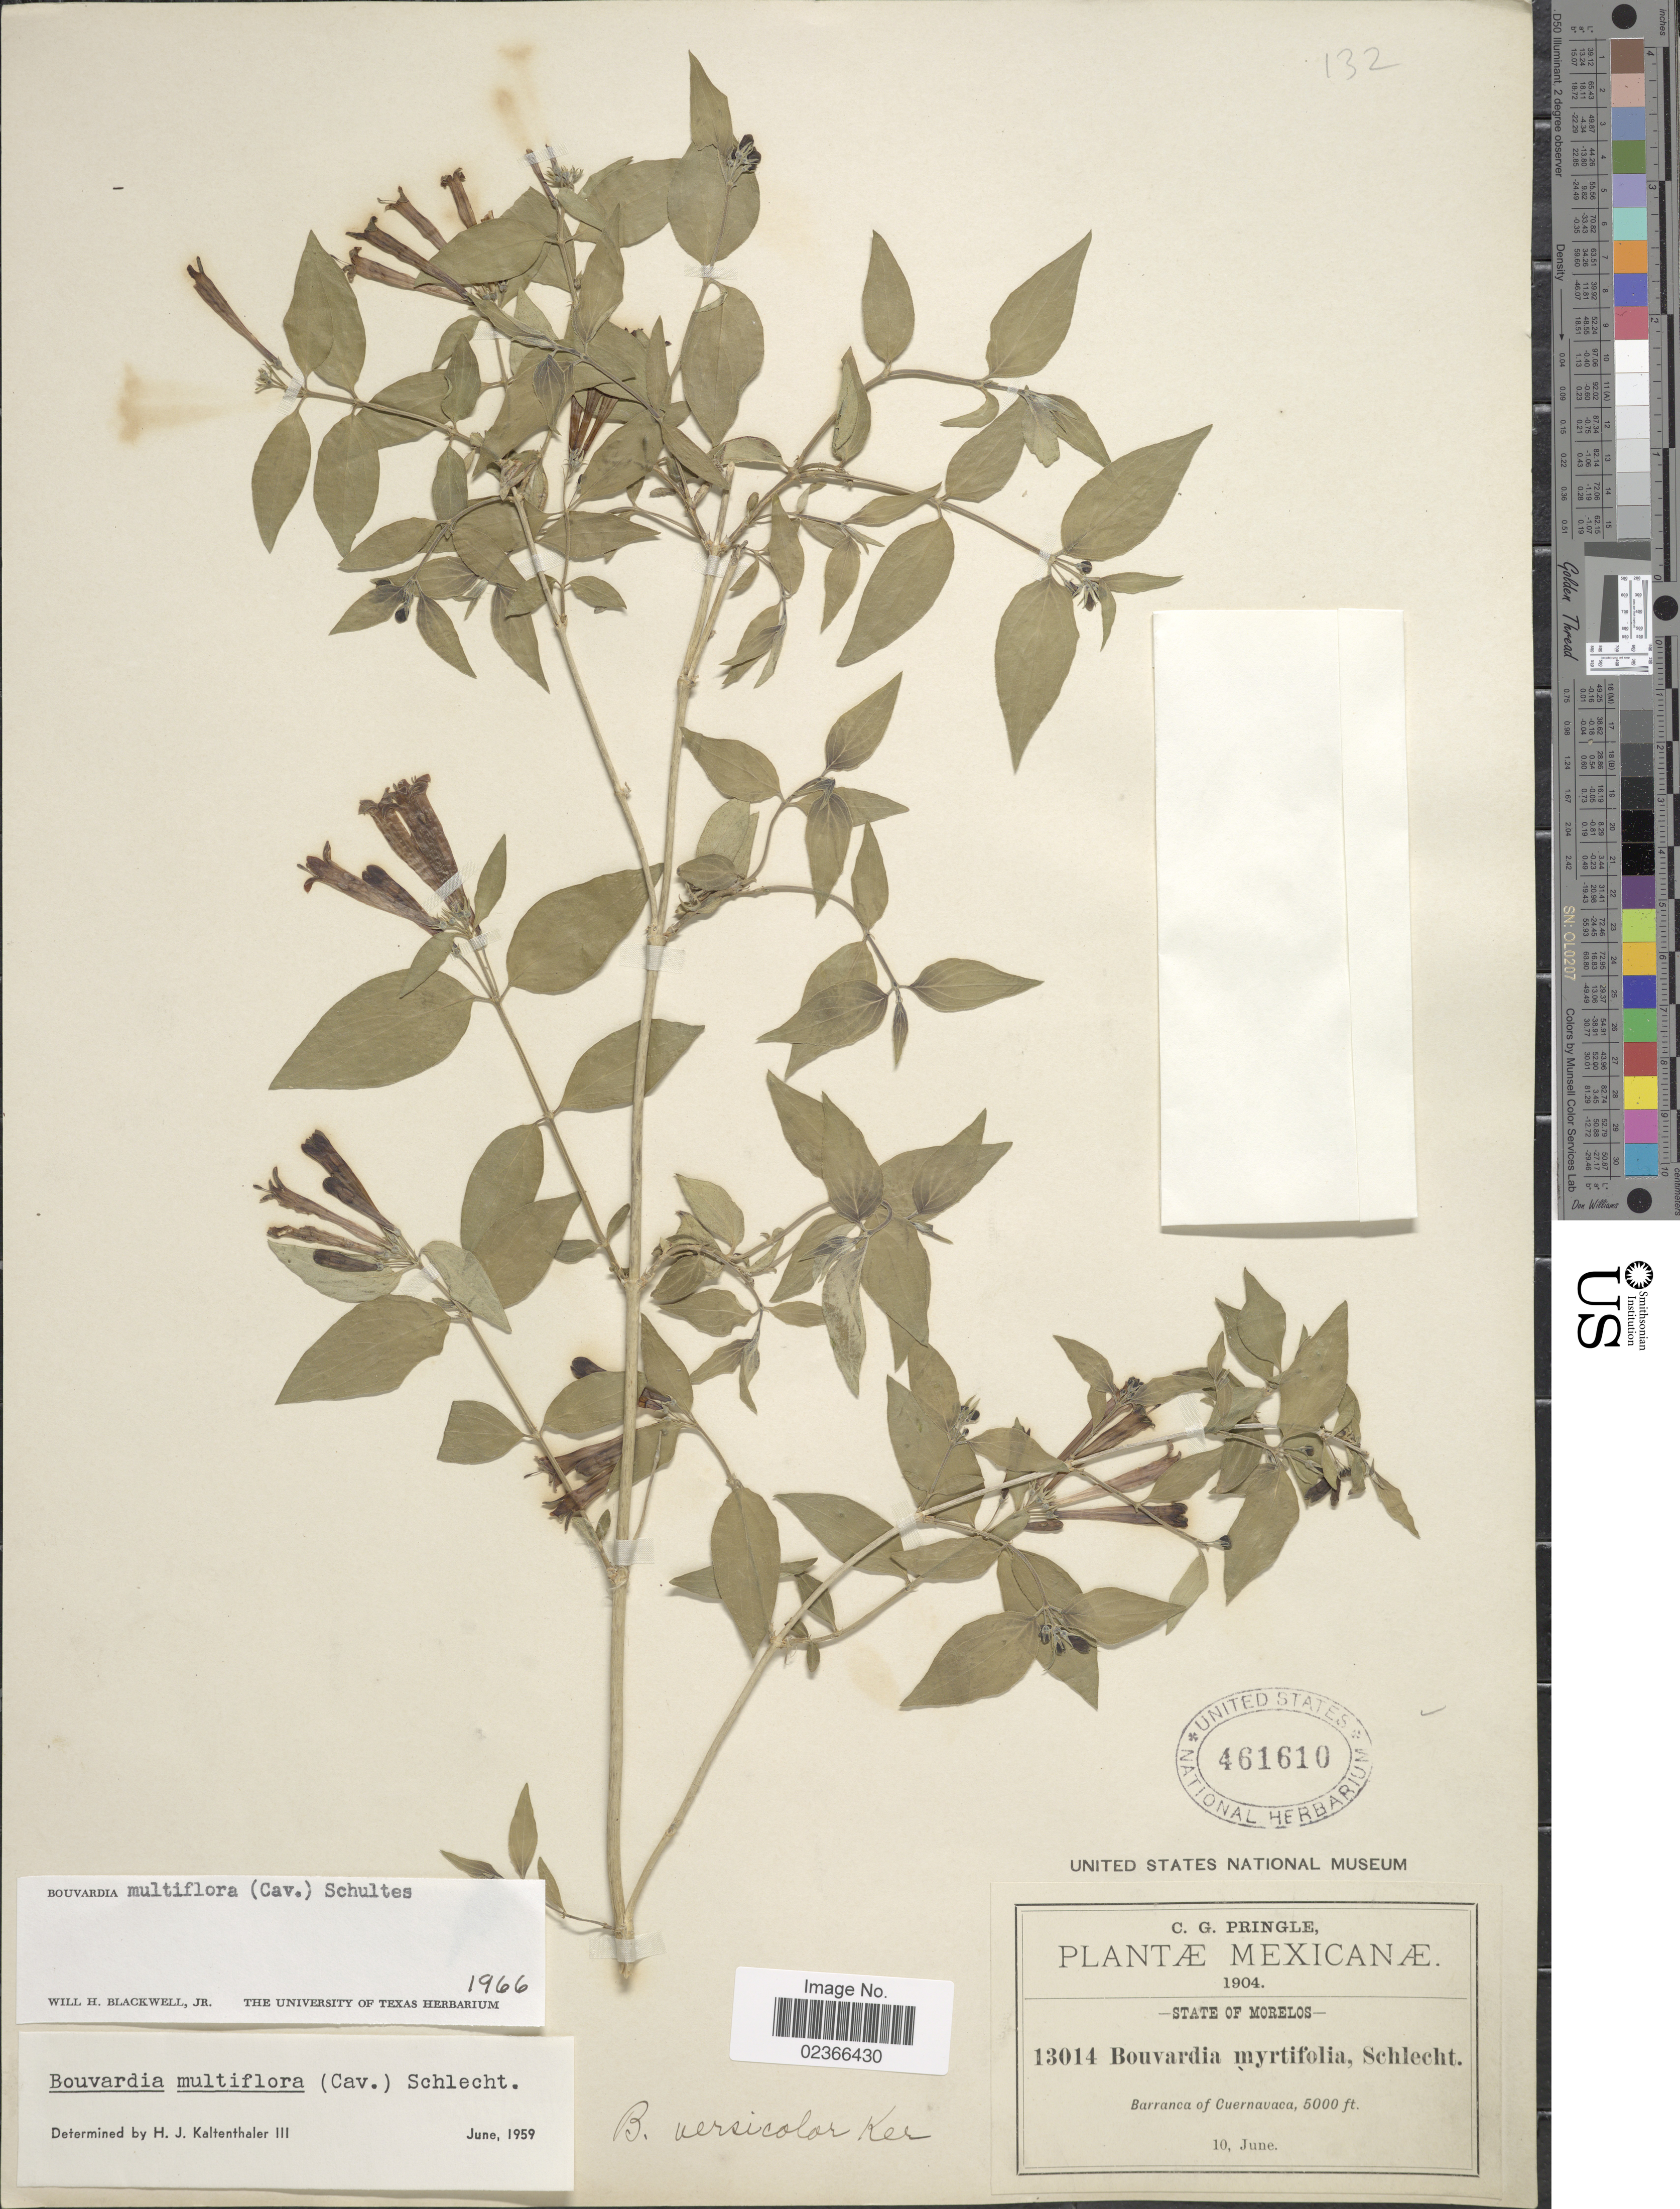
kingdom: Plantae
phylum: Tracheophyta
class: Magnoliopsida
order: Gentianales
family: Rubiaceae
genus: Bouvardia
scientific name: Bouvardia multiflora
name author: (Cav.) Schult.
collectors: C. G. Pringle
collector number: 13014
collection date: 1904-06-10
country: Mexico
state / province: Morelos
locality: Barranca of Cuernavaca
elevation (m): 1524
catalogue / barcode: US 461610